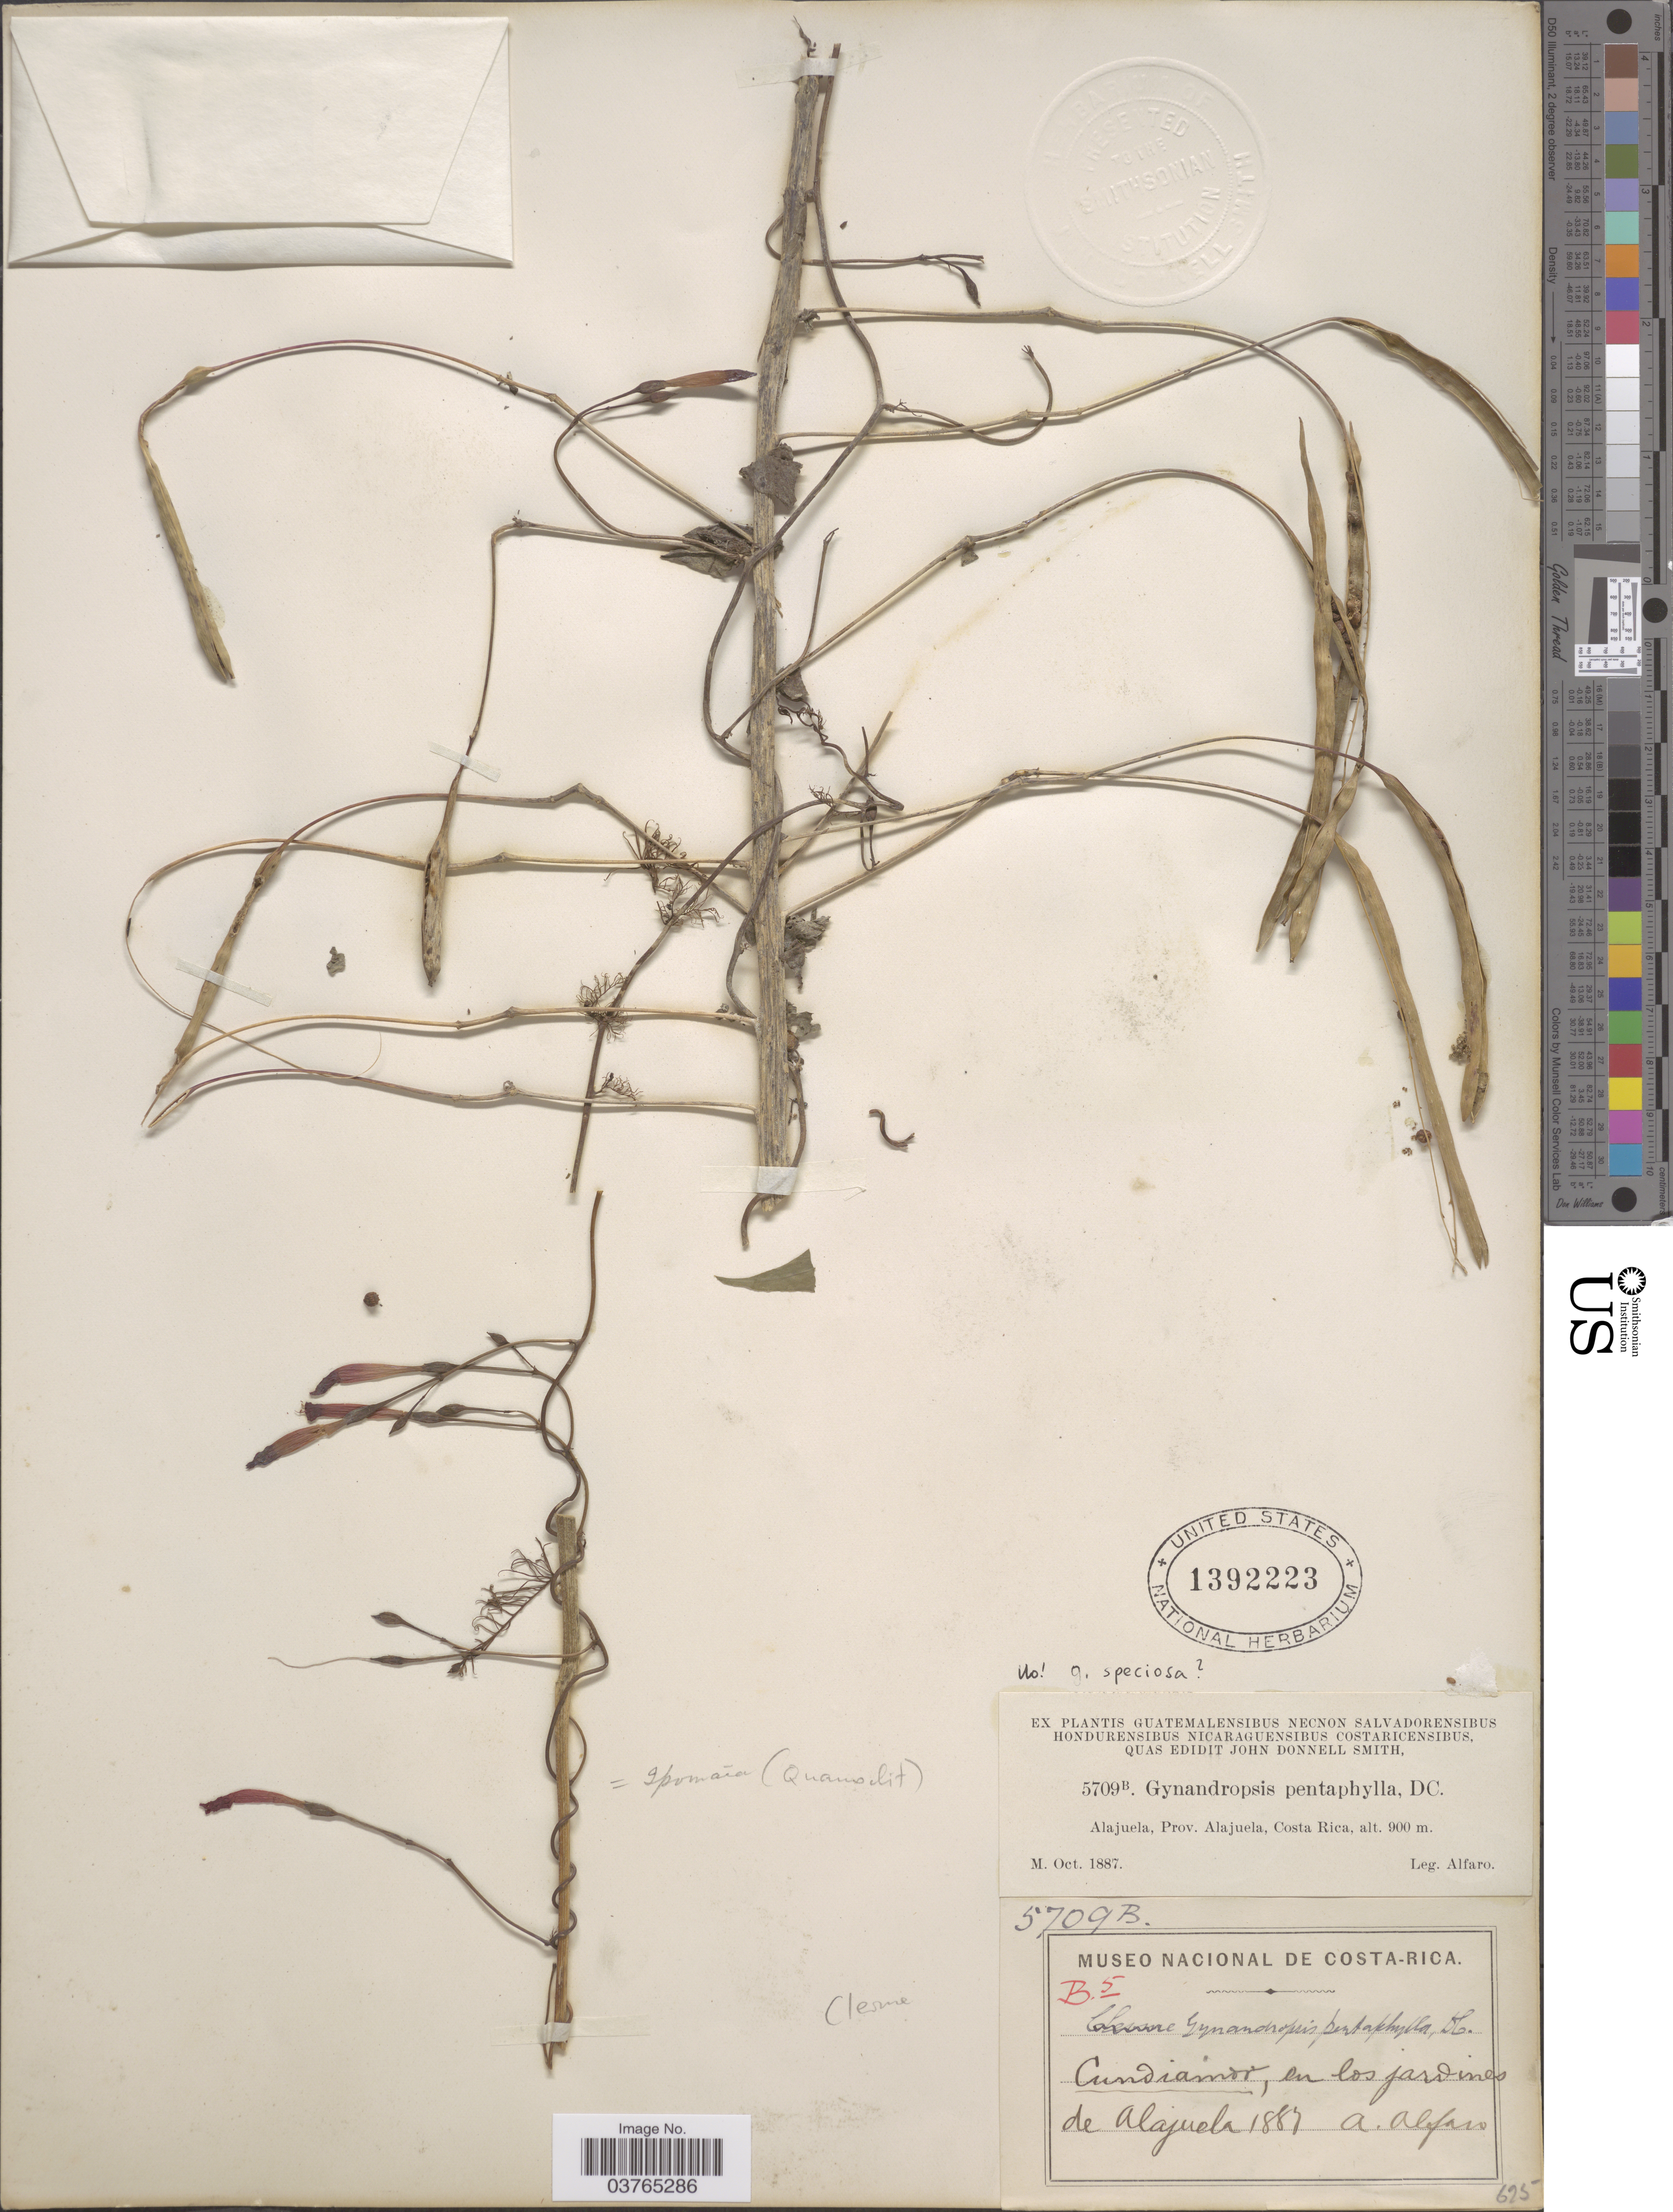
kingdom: Plantae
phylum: Tracheophyta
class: Magnoliopsida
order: Brassicales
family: Cleomaceae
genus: Cleoserrata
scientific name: Cleoserrata speciosa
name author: (Raf.) Iltis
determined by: Strong, Mark T., (BOT), Smithsonian Institution - National Museum of Natural History (UNITED STATES)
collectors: A. Alfaro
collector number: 5709B/B5?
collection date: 1887-10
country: Costa Rica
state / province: Alajuela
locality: Cundiamor, en los jardines de Alajuela.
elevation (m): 900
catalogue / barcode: US 1392223